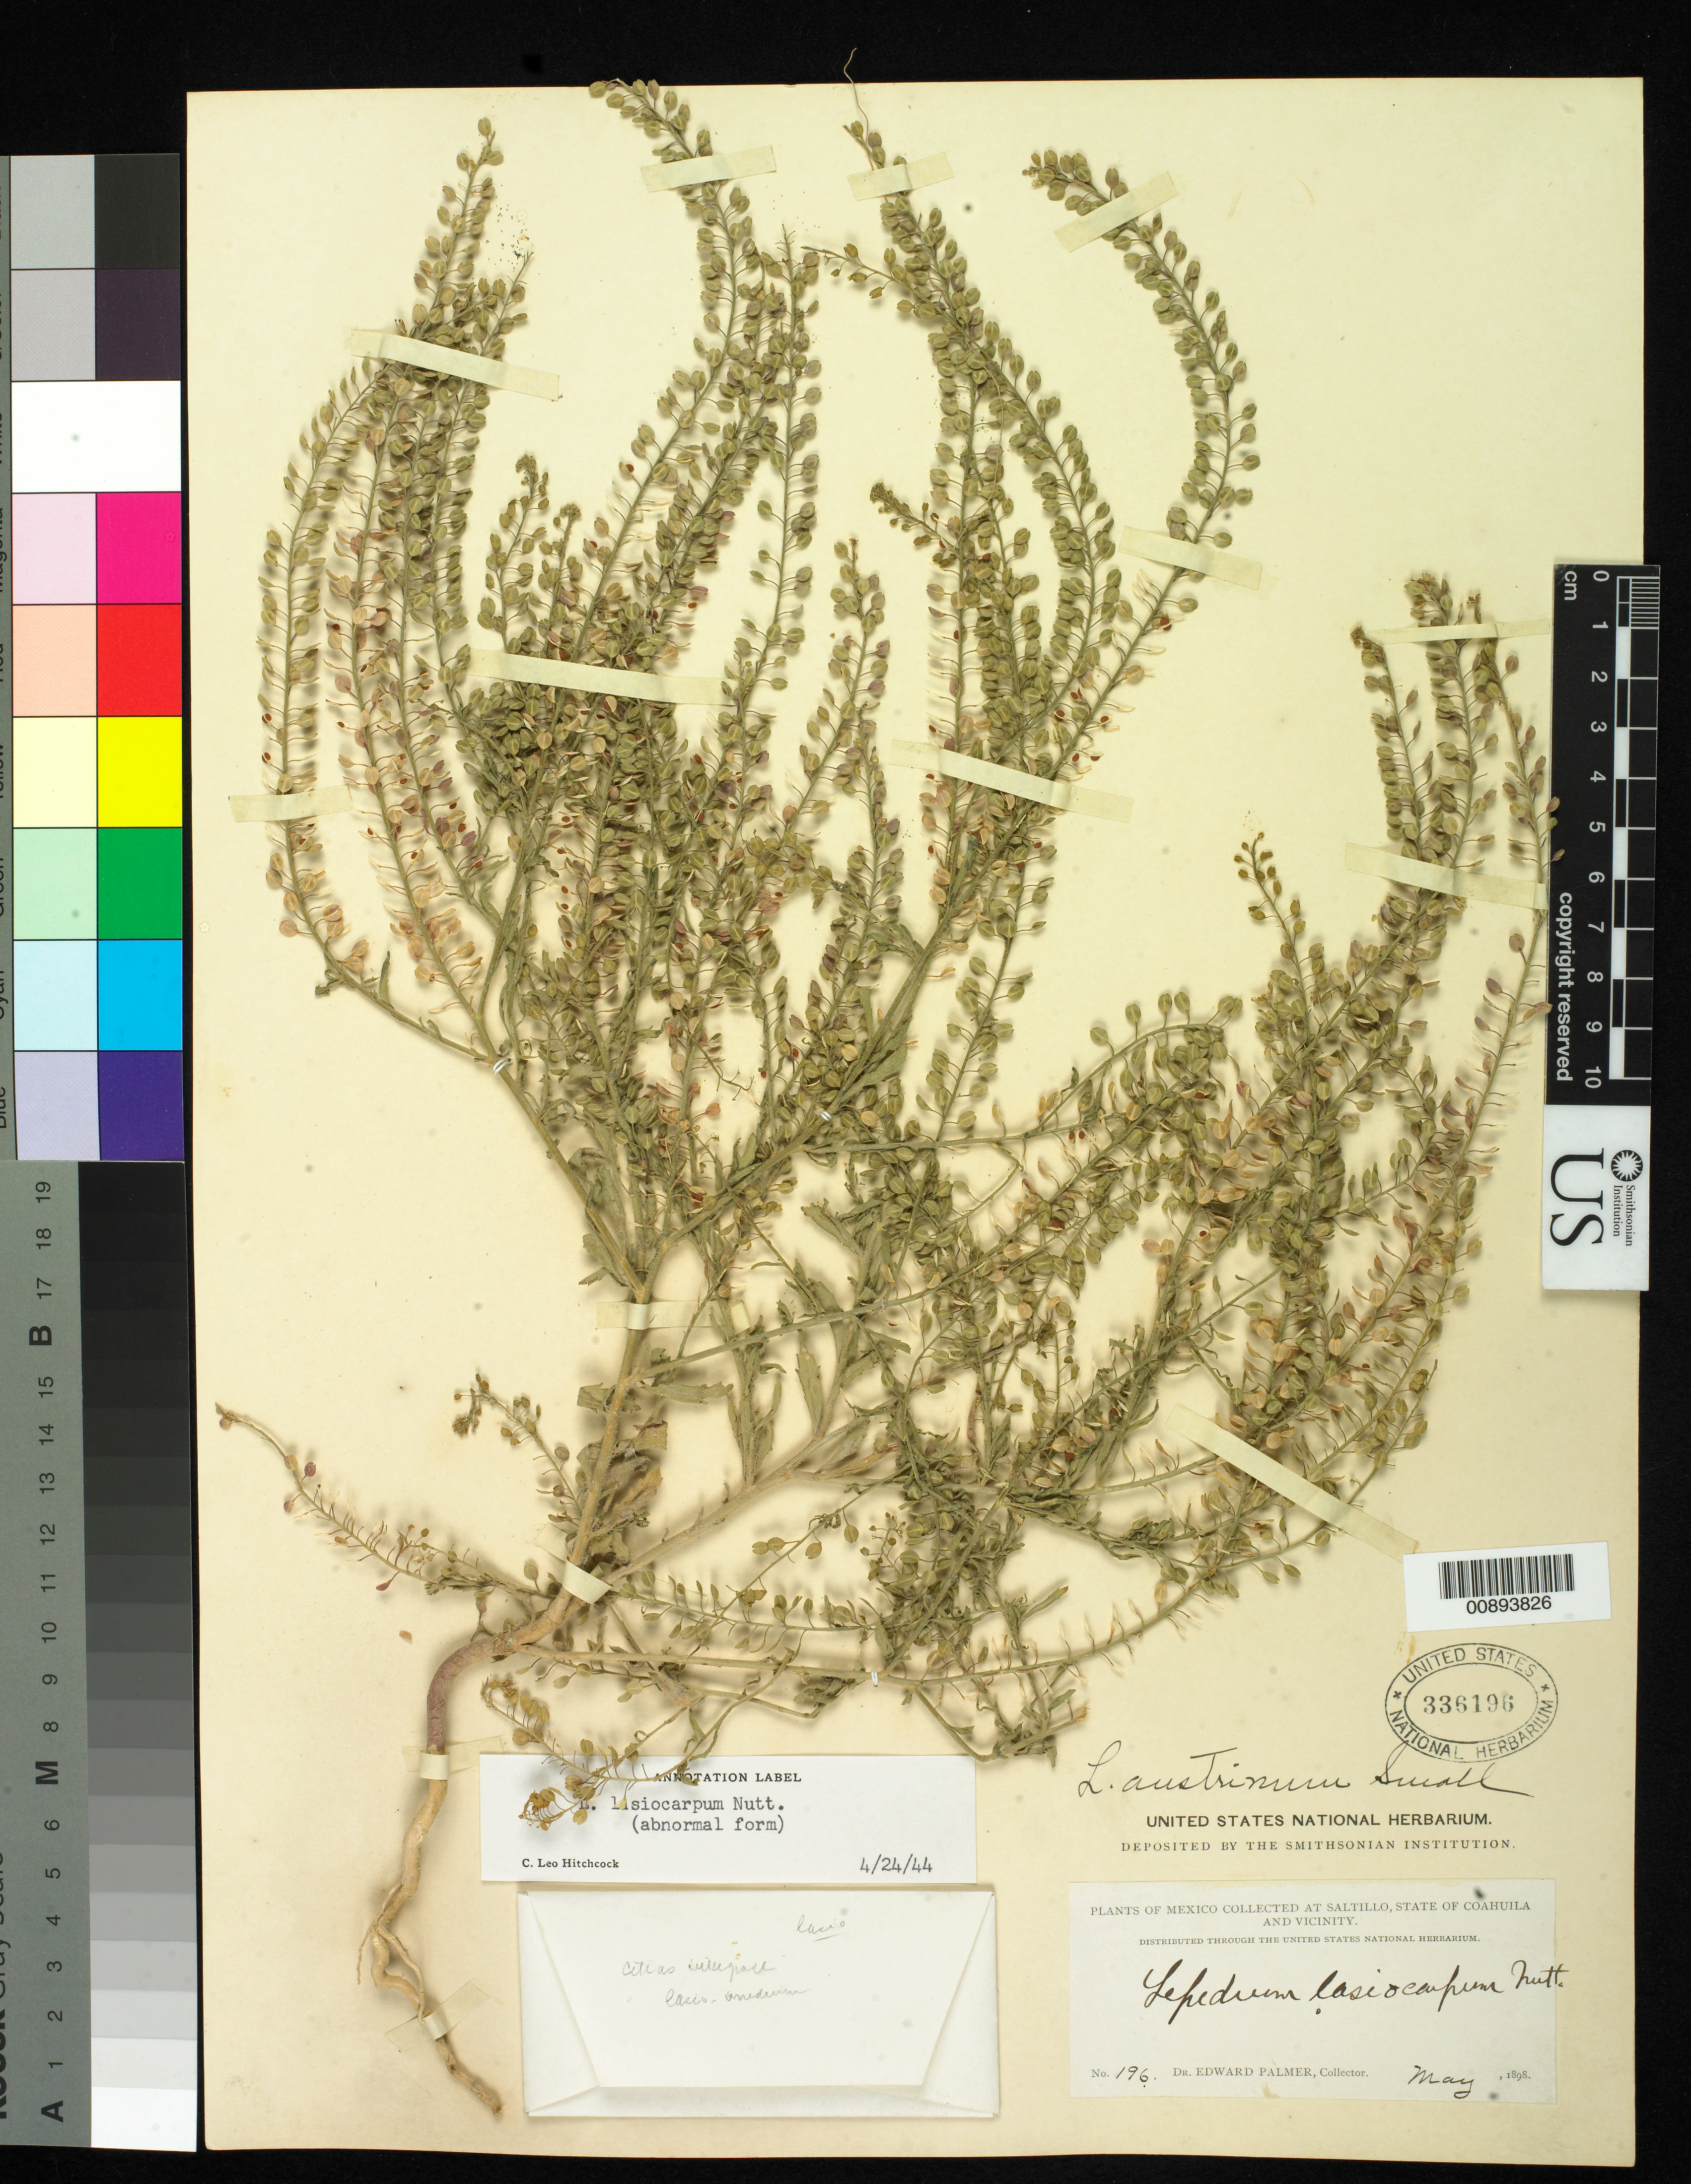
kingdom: Plantae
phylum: Tracheophyta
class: Magnoliopsida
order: Brassicales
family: Brassicaceae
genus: Lepidium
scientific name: Lepidium lasiocarpum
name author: Nutt.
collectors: E. Palmer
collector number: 196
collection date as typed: May 1898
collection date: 1898-05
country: Mexico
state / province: Coahuila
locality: Saltillo, Coahuila and vicinity.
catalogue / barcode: US 336196